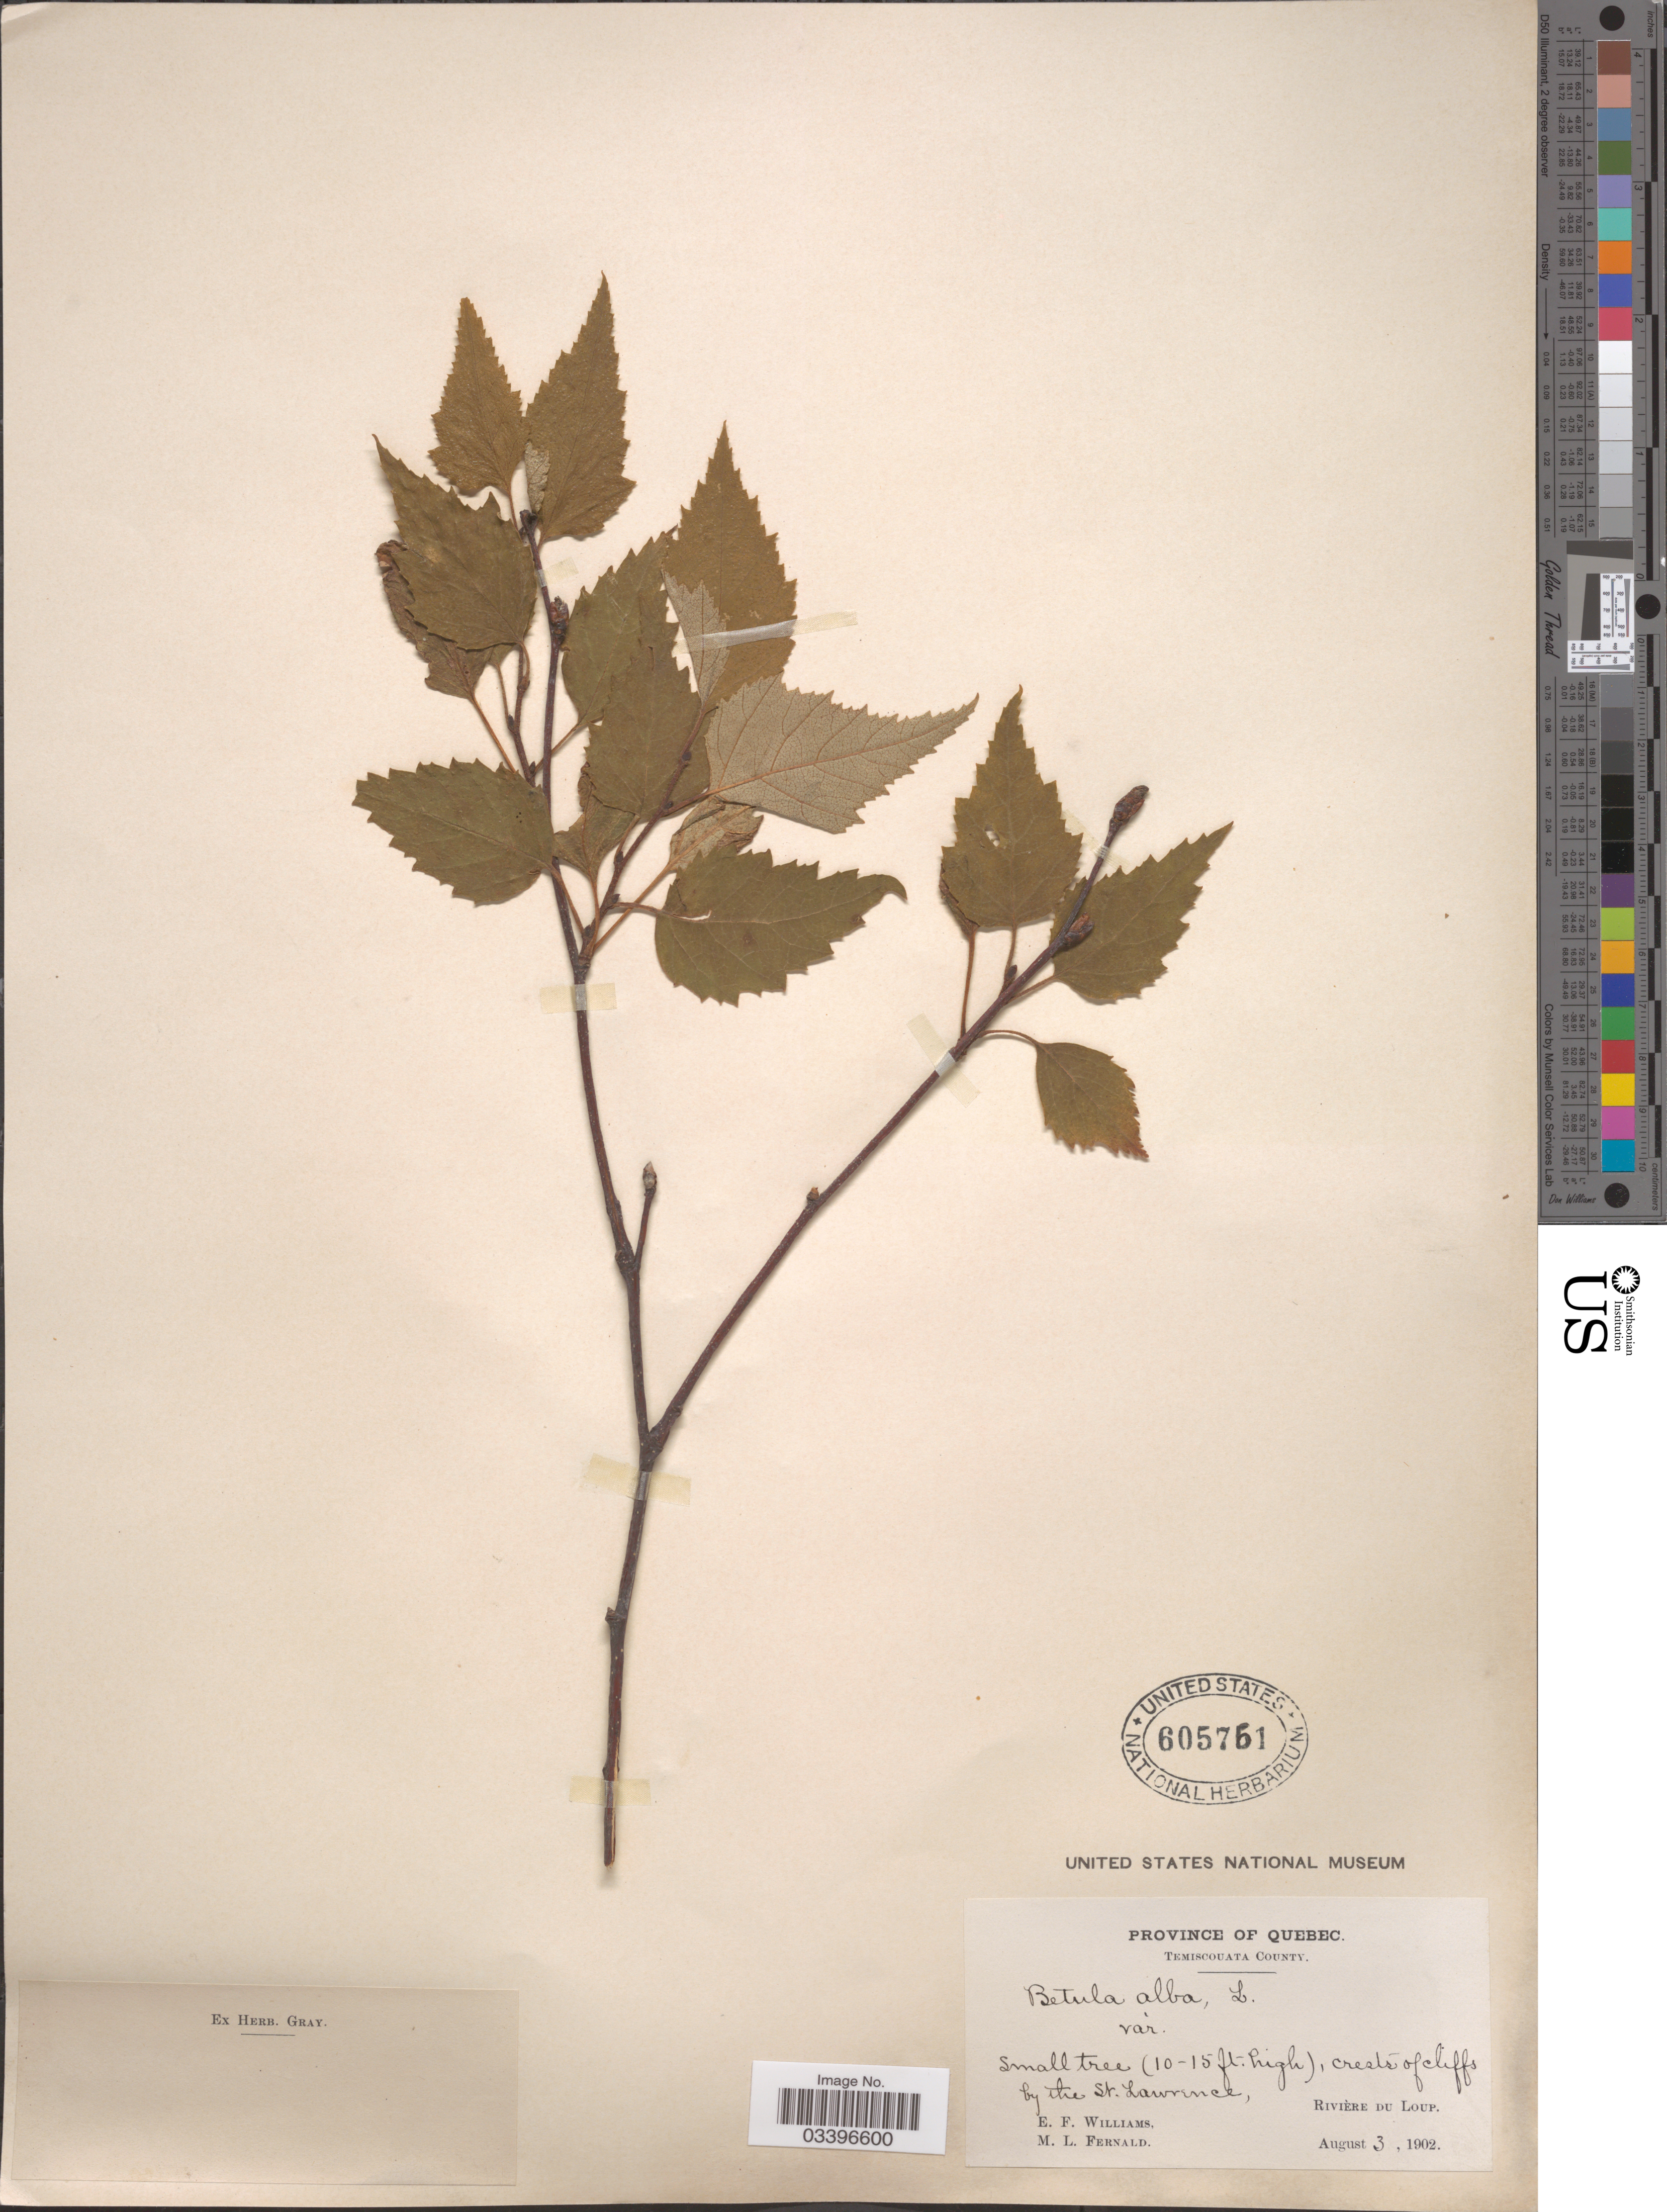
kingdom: Plantae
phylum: Tracheophyta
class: Magnoliopsida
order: Fagales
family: Betulaceae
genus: Betula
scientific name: Betula populifolia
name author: Marshall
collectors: E. Williams & M. L. Fernald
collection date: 1902-08-03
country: Canada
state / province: Quebec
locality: Temiscouata County. Crests of cliffs by the St. Lawrence, Rivière du Loup.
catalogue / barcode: US 605761